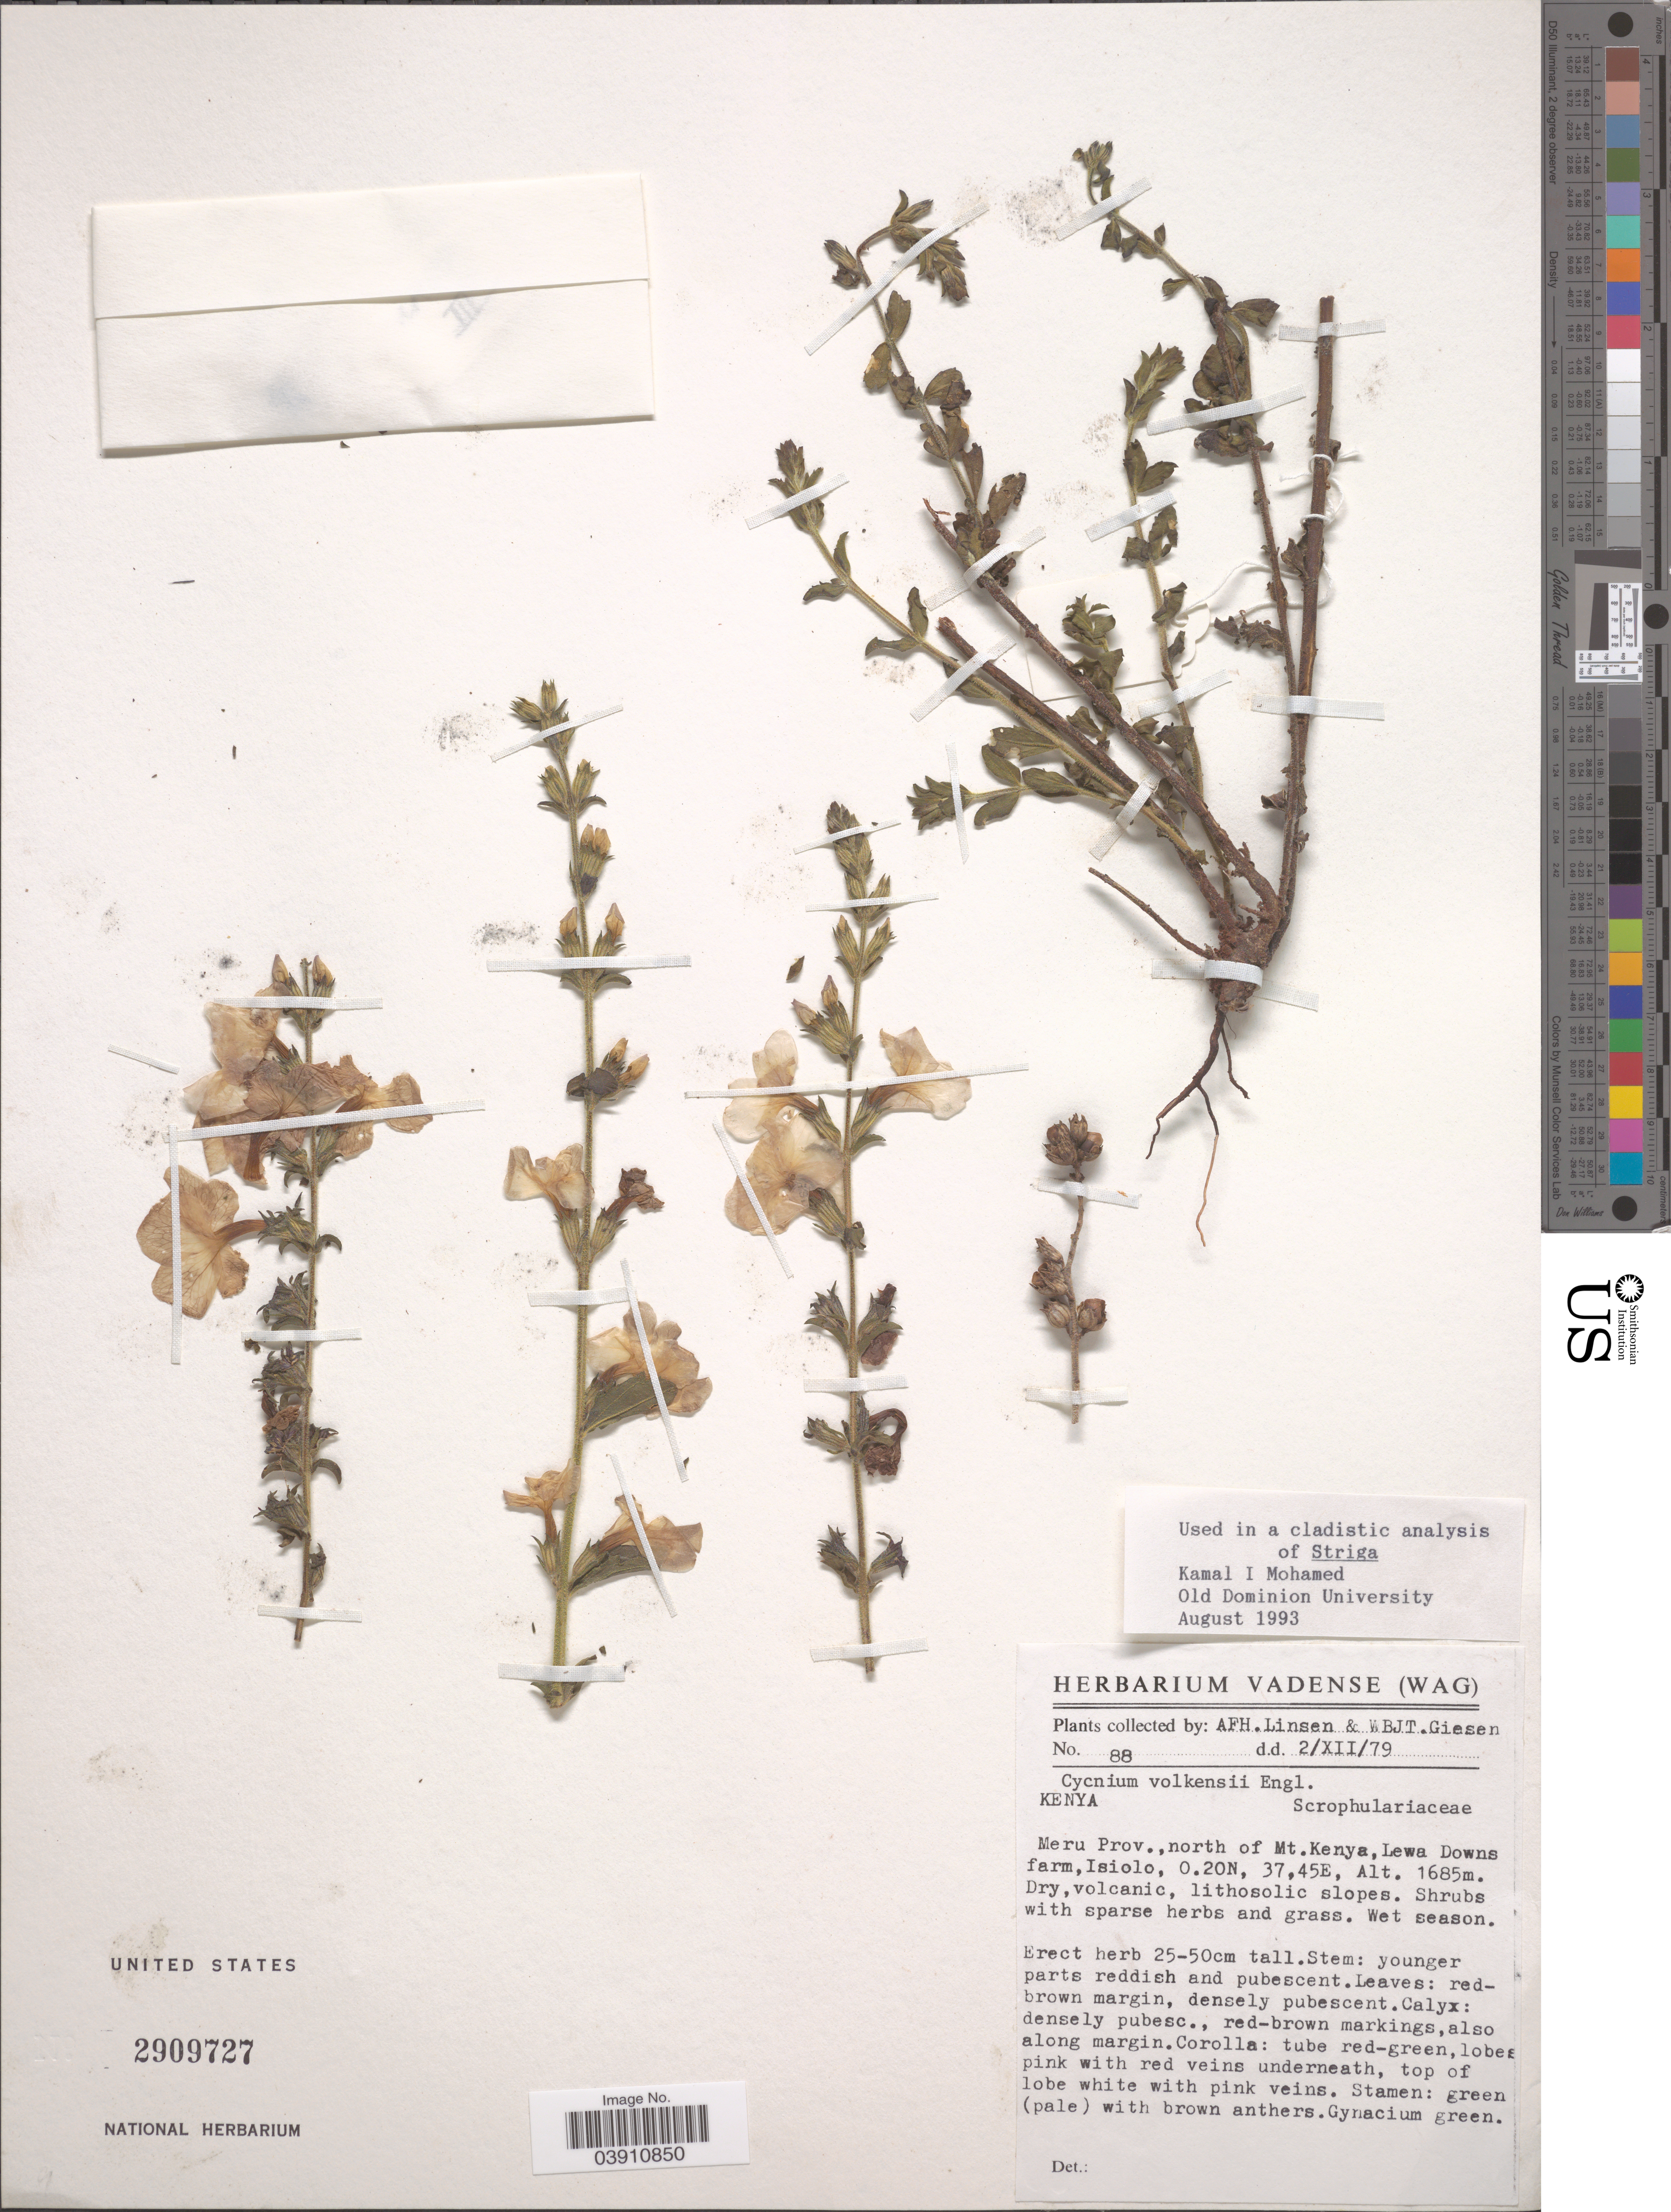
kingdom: Plantae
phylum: Tracheophyta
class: Magnoliopsida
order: Lamiales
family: Orobanchaceae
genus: Cycnium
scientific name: Cycnium volkensii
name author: Engl.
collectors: A. Linsen & W. Giesen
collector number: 88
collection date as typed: Transcribed d/m/y: 2/12/79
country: Kenya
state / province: Meru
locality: North of Mt. Kenya, Lewa Downs farms, Isiolo.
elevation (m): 1685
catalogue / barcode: US 2909727